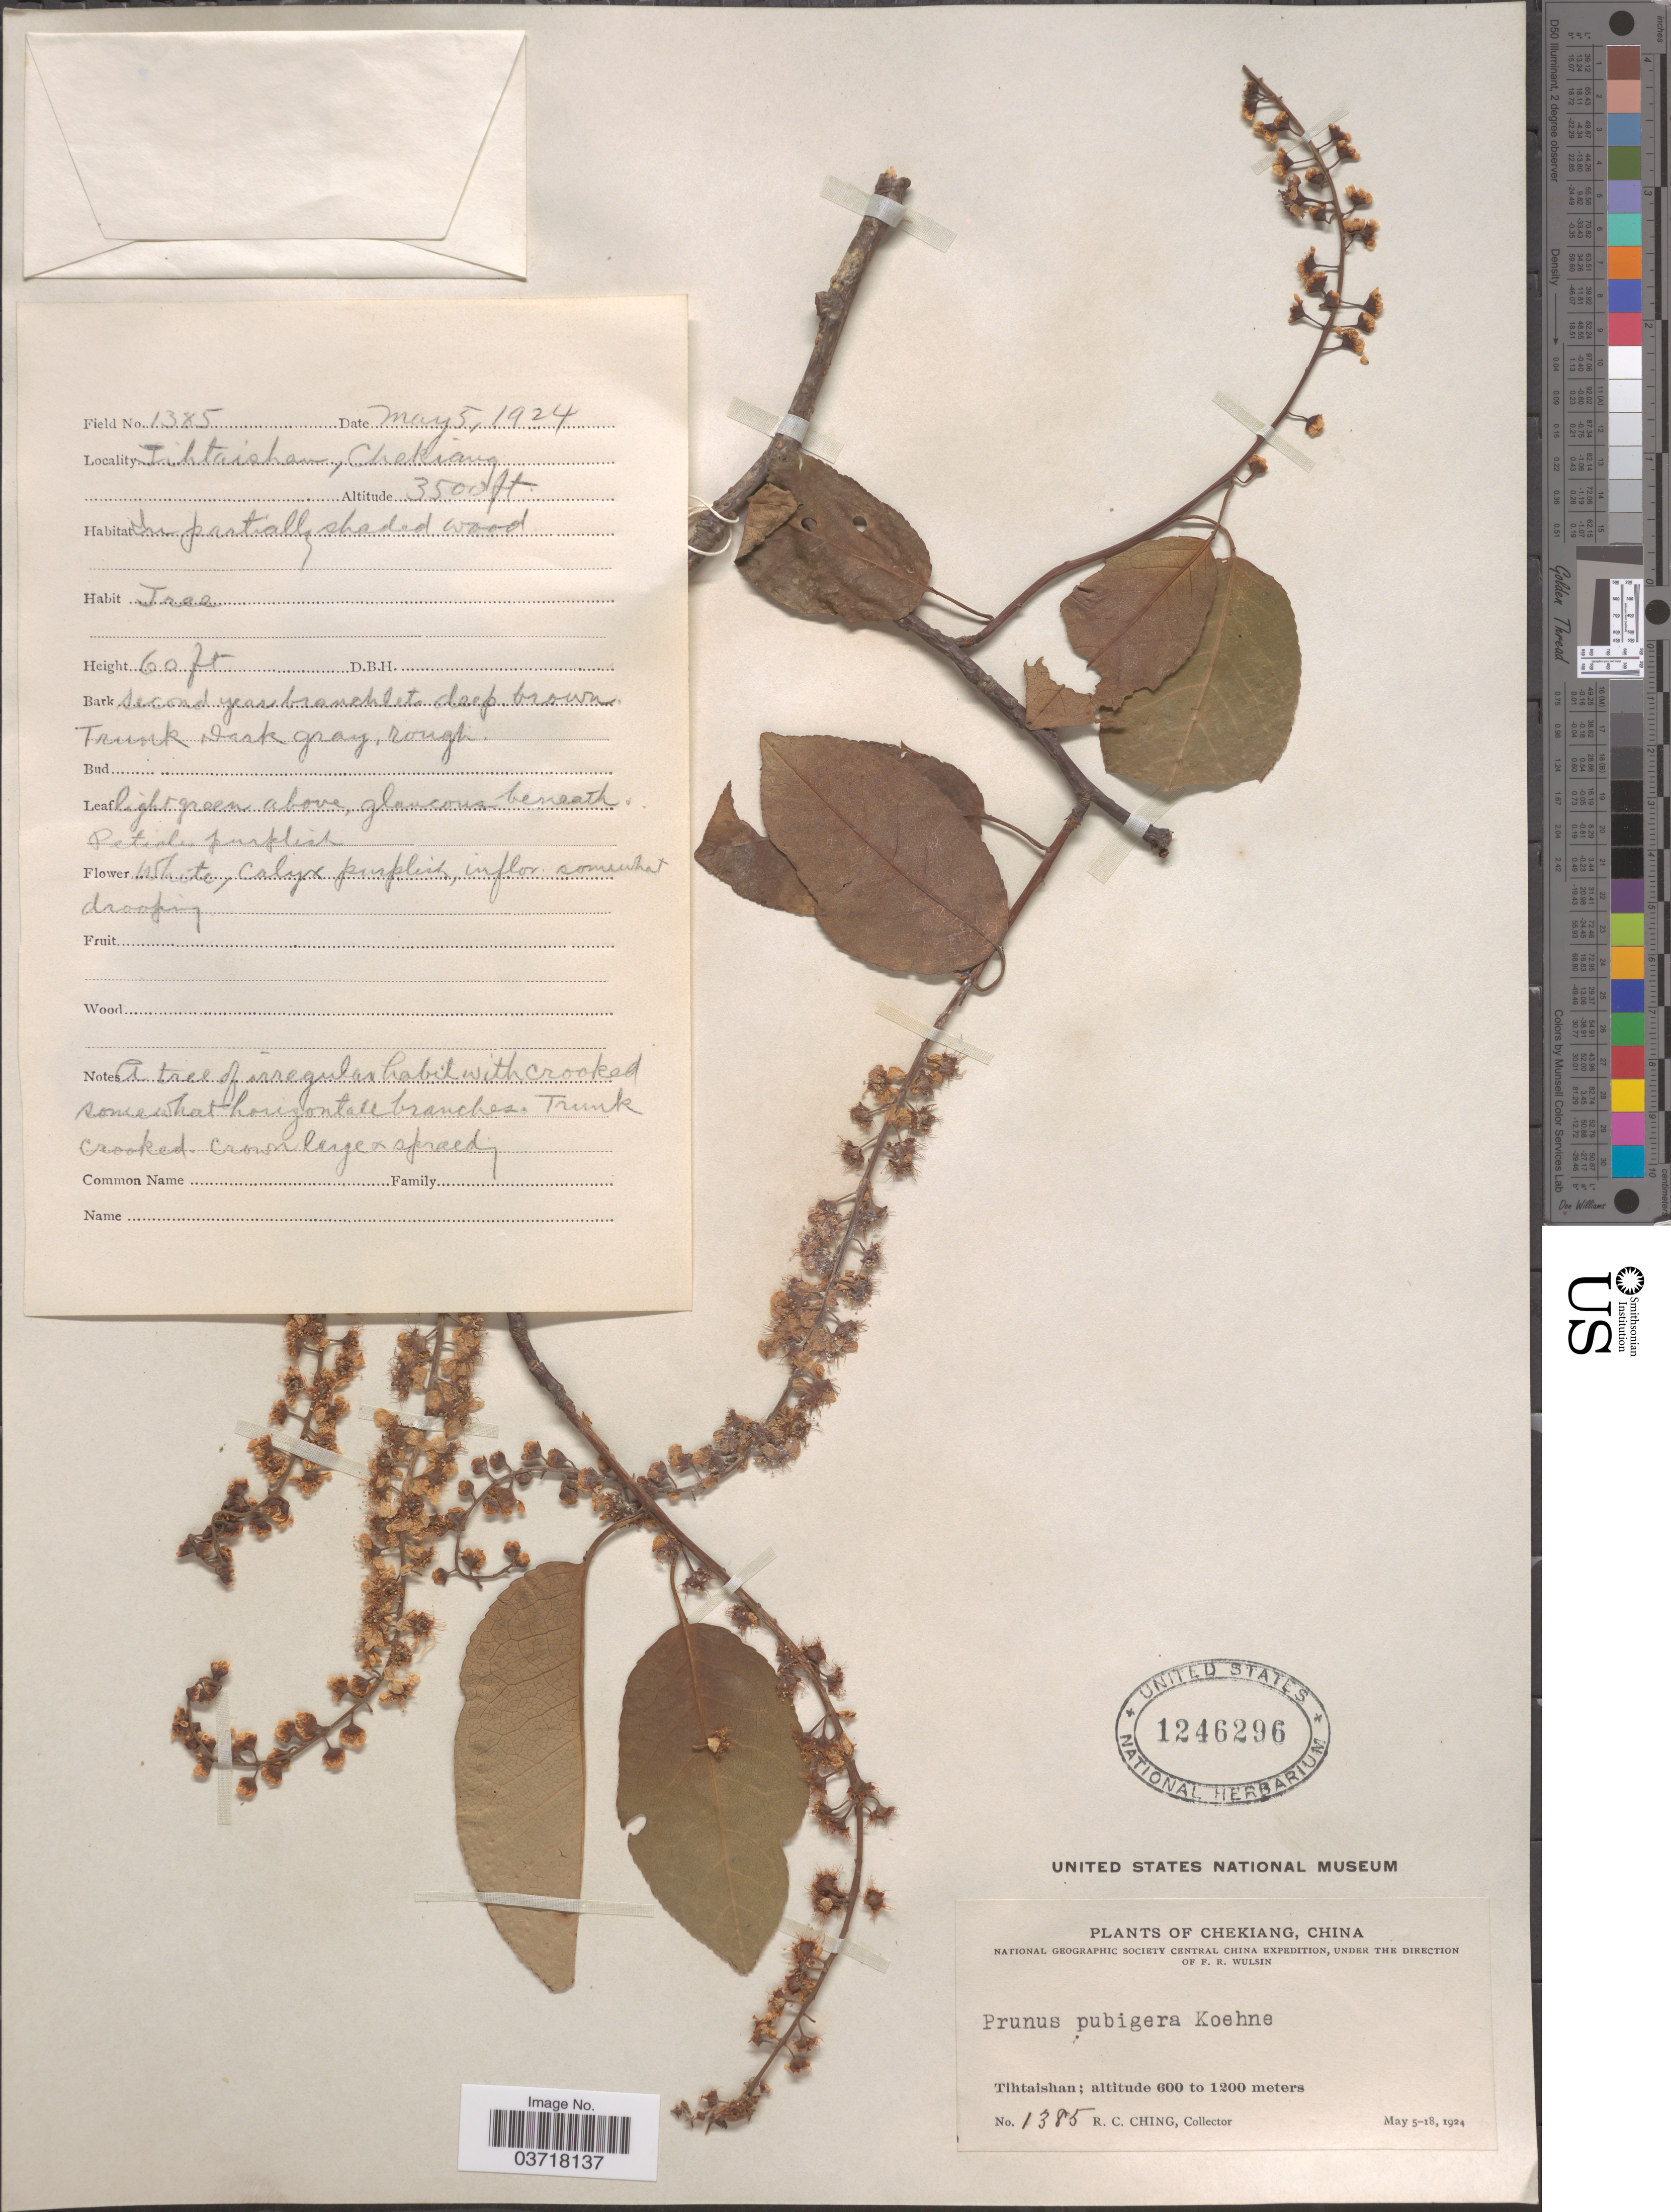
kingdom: Plantae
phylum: Tracheophyta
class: Magnoliopsida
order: Rosales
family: Rosaceae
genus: Prunus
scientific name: Prunus pubigera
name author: (C.K. Schneid.) Koehne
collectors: R. C. Ching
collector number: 1385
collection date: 1924-05-05/1924-05-18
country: China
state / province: Zhejiang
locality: Tihtaishan.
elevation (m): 600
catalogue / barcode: US 1246296